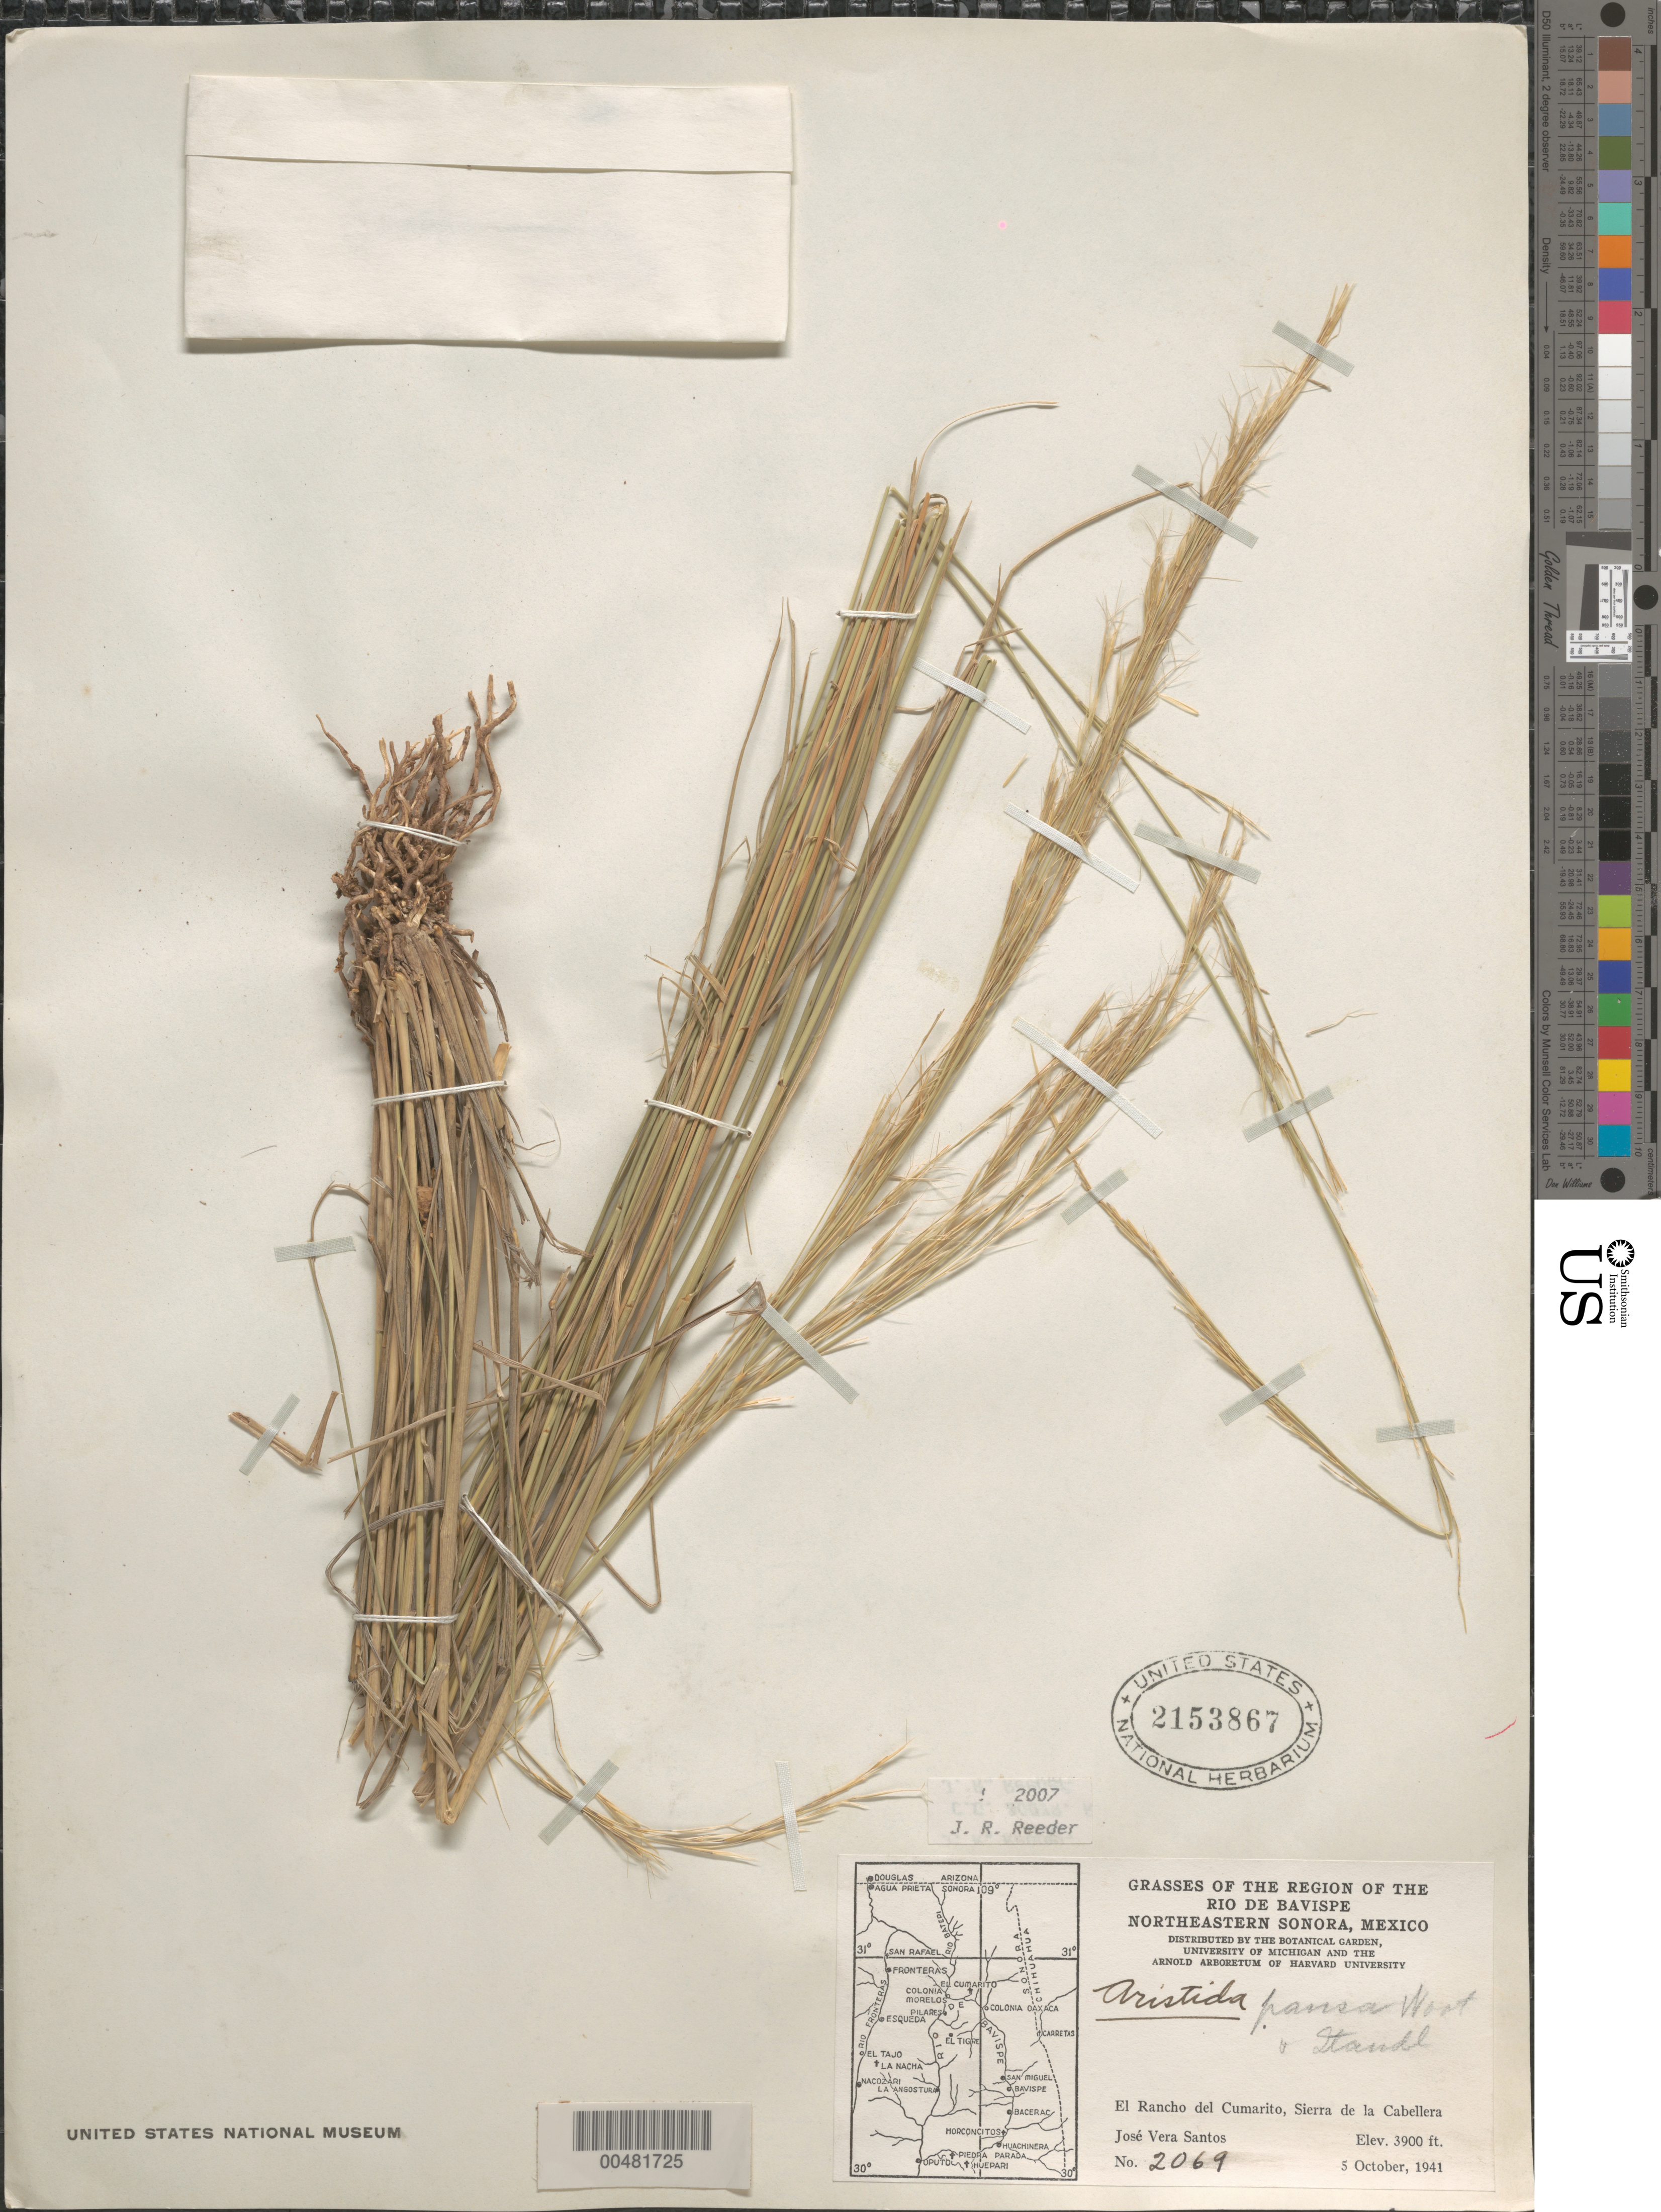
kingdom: Plantae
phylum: Tracheophyta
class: Liliopsida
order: Poales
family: Poaceae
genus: Aristida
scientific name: Aristida pansa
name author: Wooton & Standl.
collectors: J. V. Santos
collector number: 2069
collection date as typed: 5 Oct 1941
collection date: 1941-10-05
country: Mexico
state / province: Sonora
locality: Region of the Rio de Bavispe, NE Sonora, El Rancho del Cumarito, Sierra de la Cabellera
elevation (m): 1189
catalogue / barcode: US 2153867